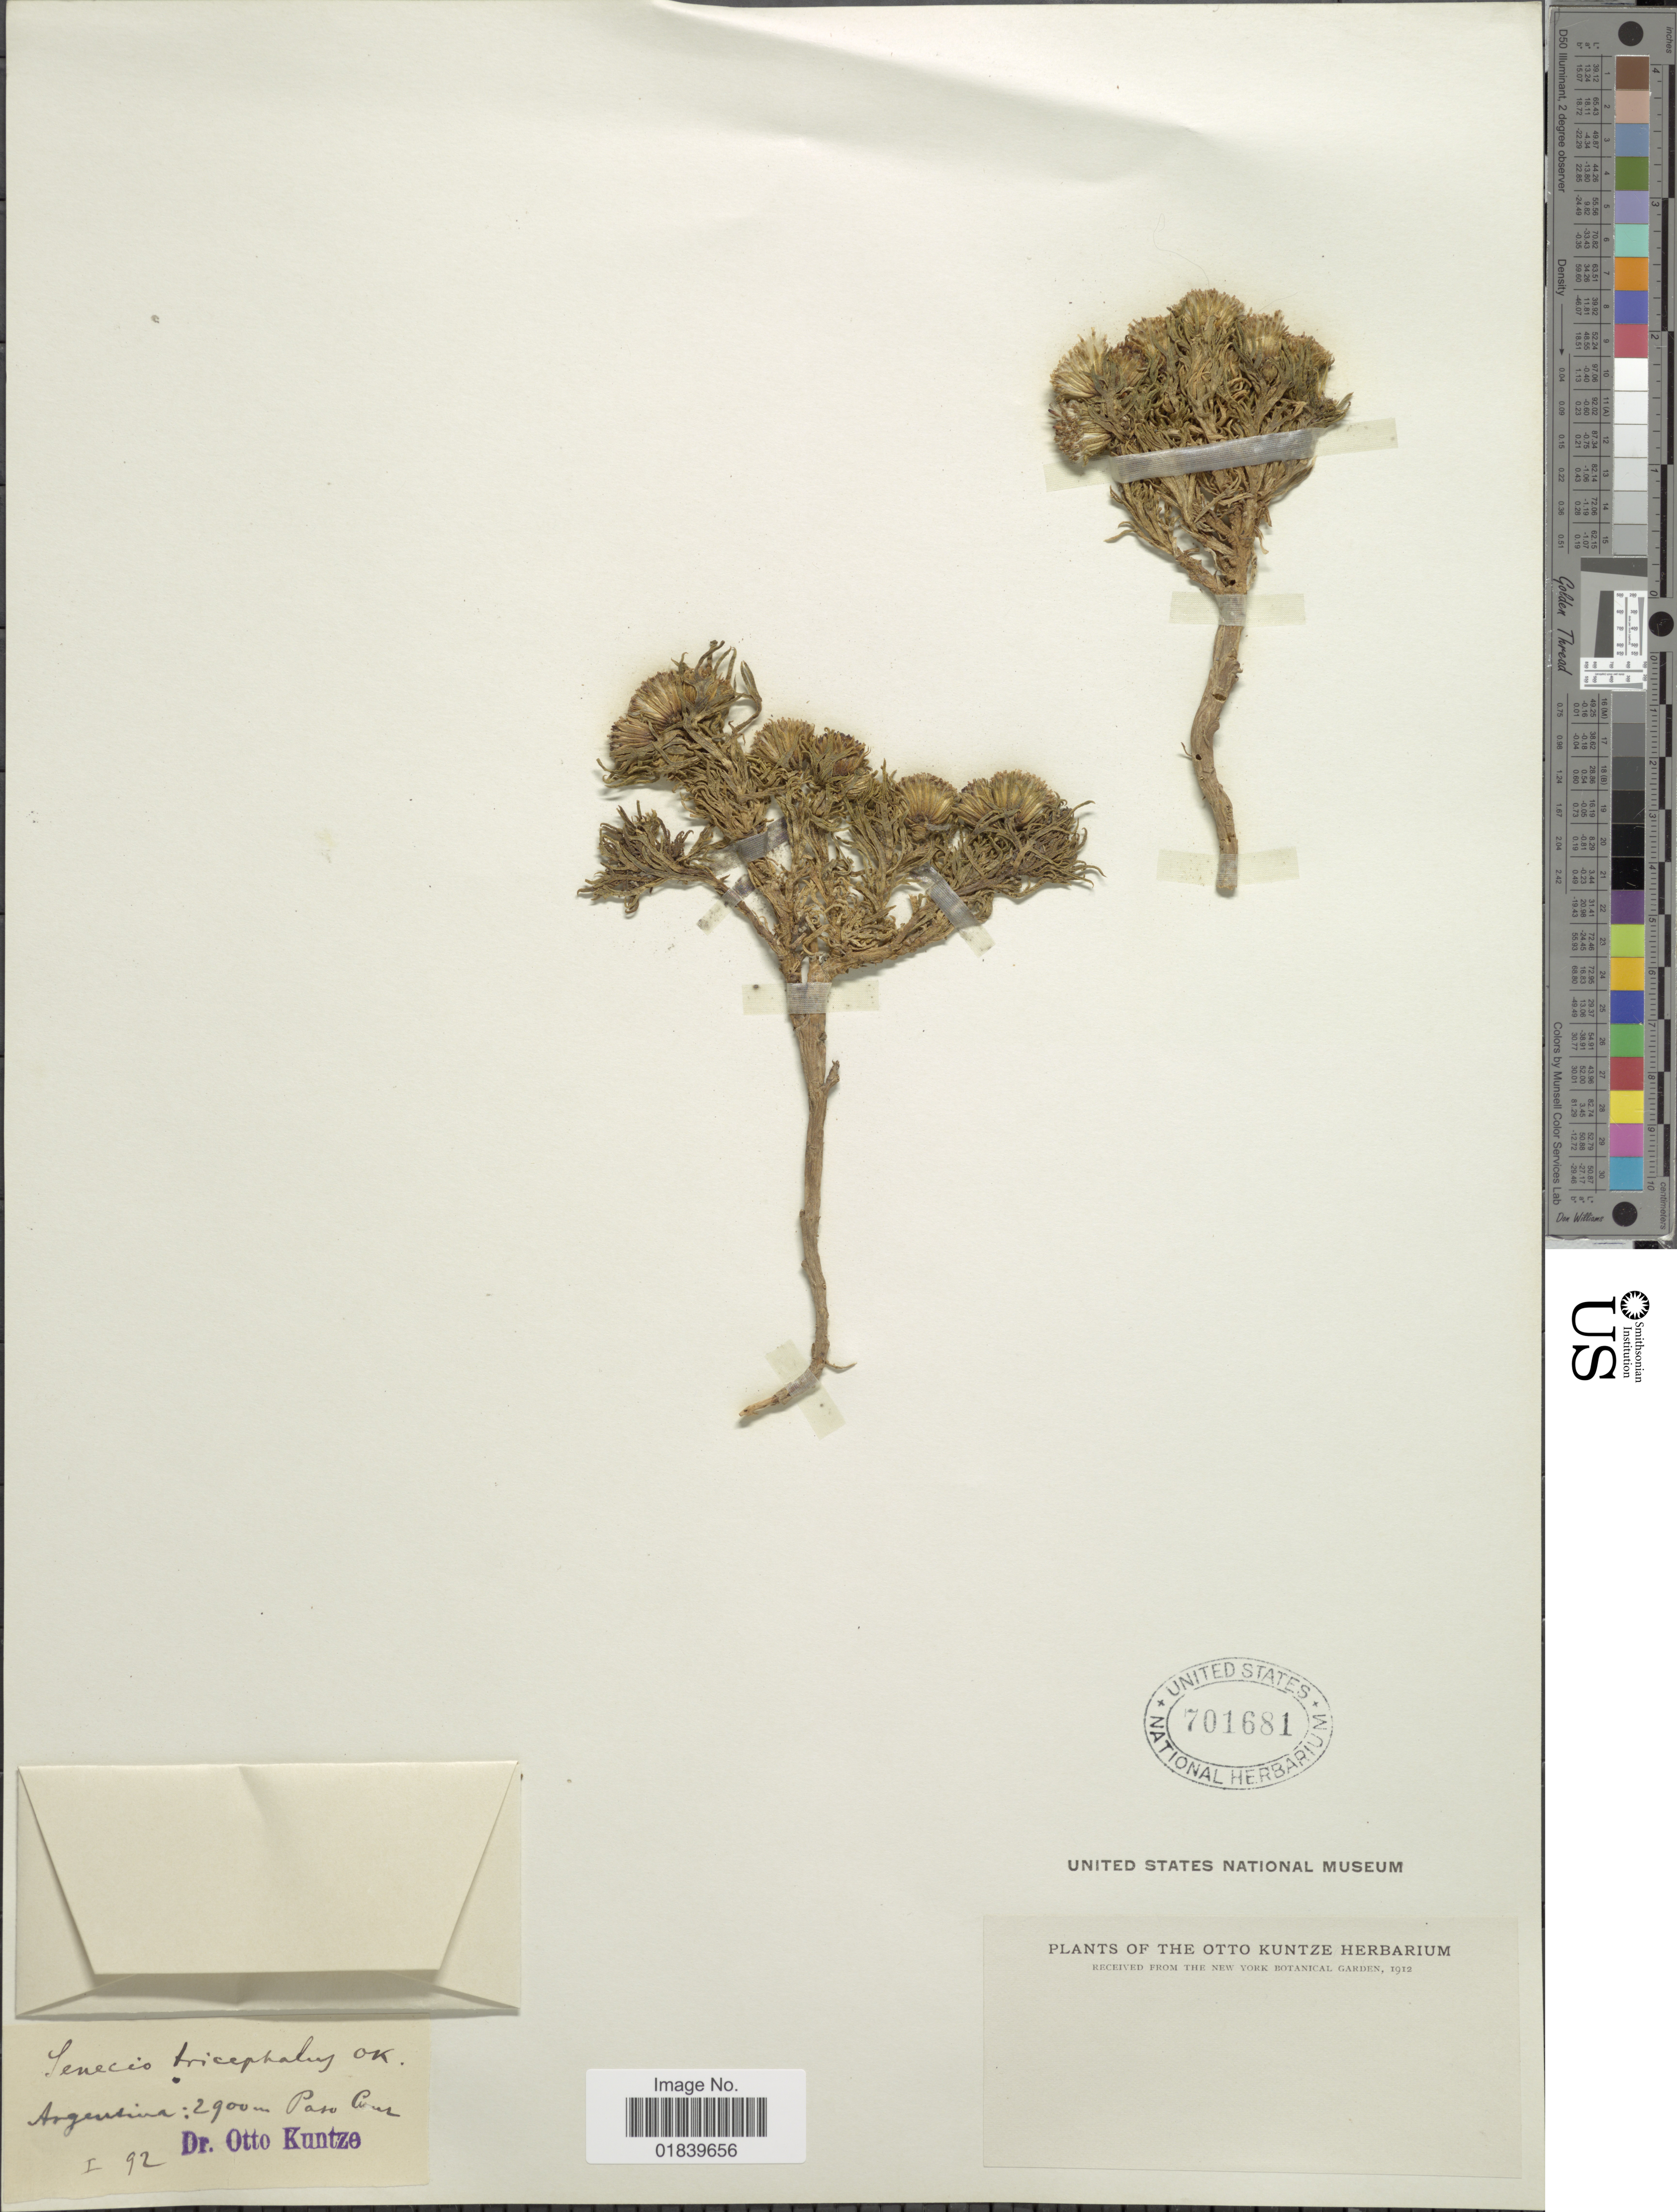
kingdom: Plantae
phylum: Tracheophyta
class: Magnoliopsida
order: Asterales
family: Asteraceae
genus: Senecio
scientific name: Senecio tricephalus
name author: Kuntze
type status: Possible Type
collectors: C.E.O. Kuntze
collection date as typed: Transcribed d/m/y: /1/92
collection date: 1892-01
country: Argentina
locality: Argentina: Paso Cruz.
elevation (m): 2900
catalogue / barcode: US 701681